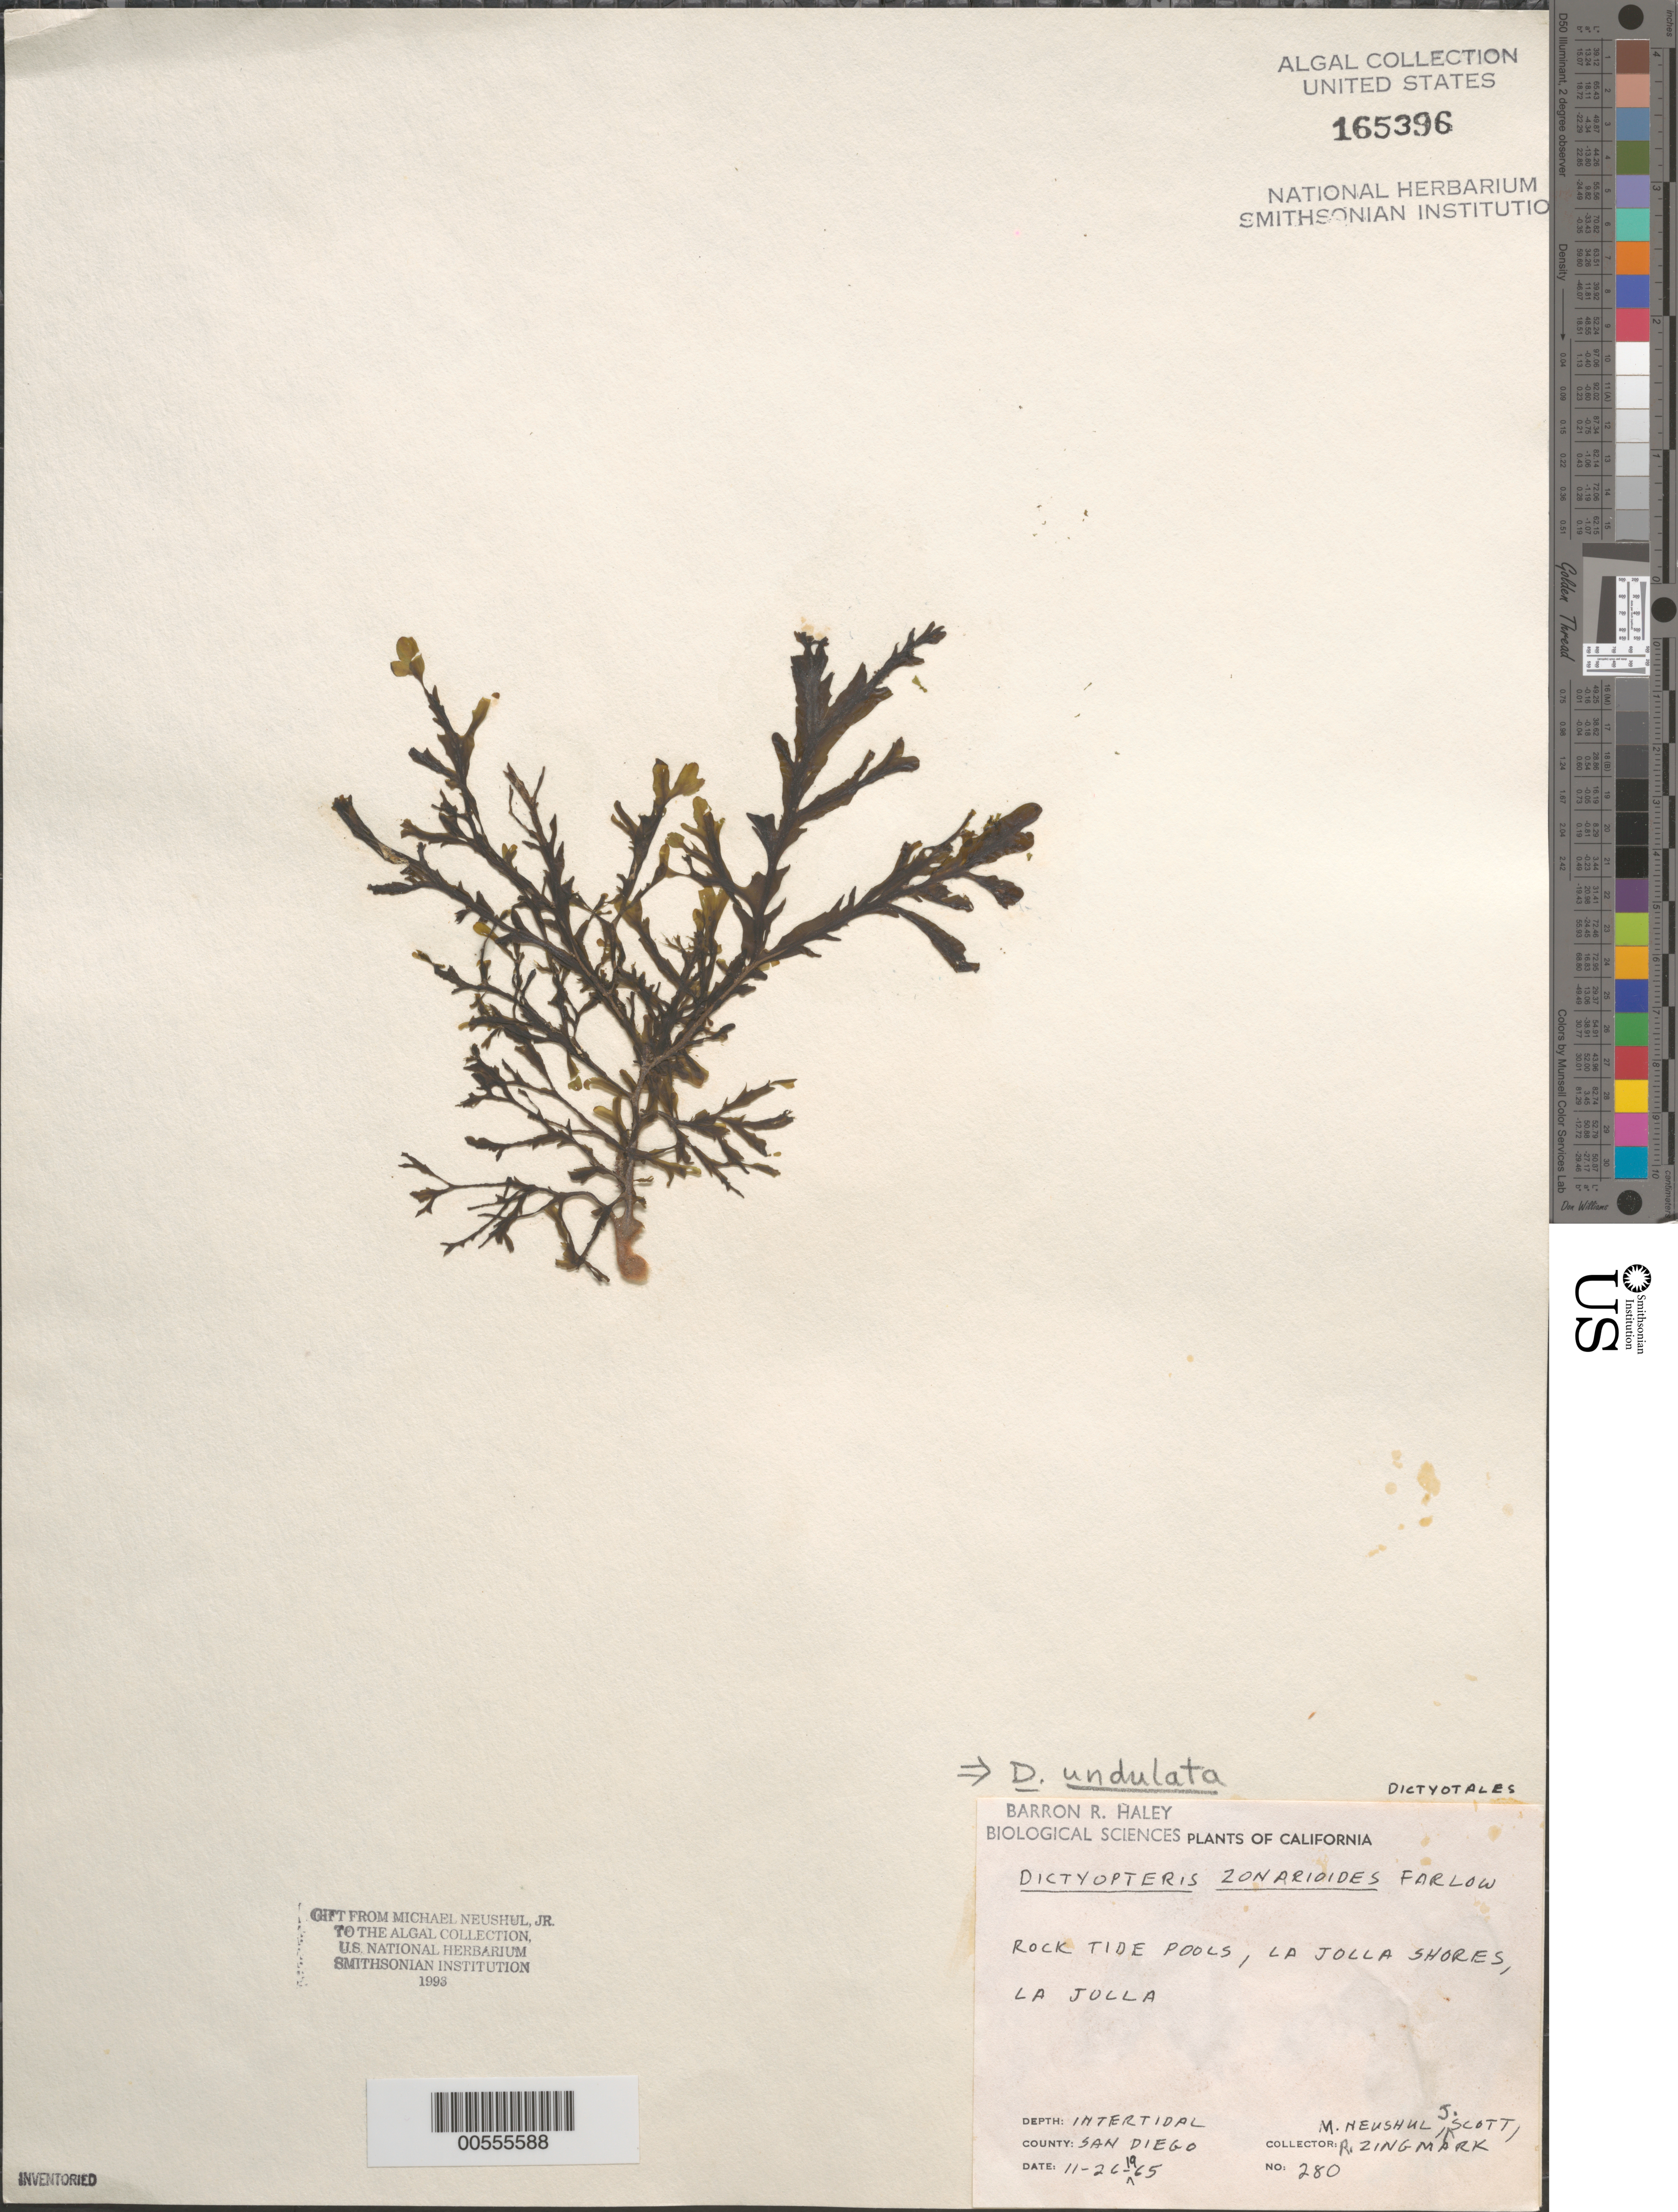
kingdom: Chromista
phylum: Ochrophyta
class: Phaeophyceae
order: Dictyotales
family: Dictyotaceae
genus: Dictyopteris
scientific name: Dictyopteris undulata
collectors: M. Neushul, J. Scott & R. Zingmark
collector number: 280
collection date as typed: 26 Nov 1965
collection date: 1965-11-26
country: United States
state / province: California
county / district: San Diego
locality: La Jolla Shores, La Jolla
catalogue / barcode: US 165396